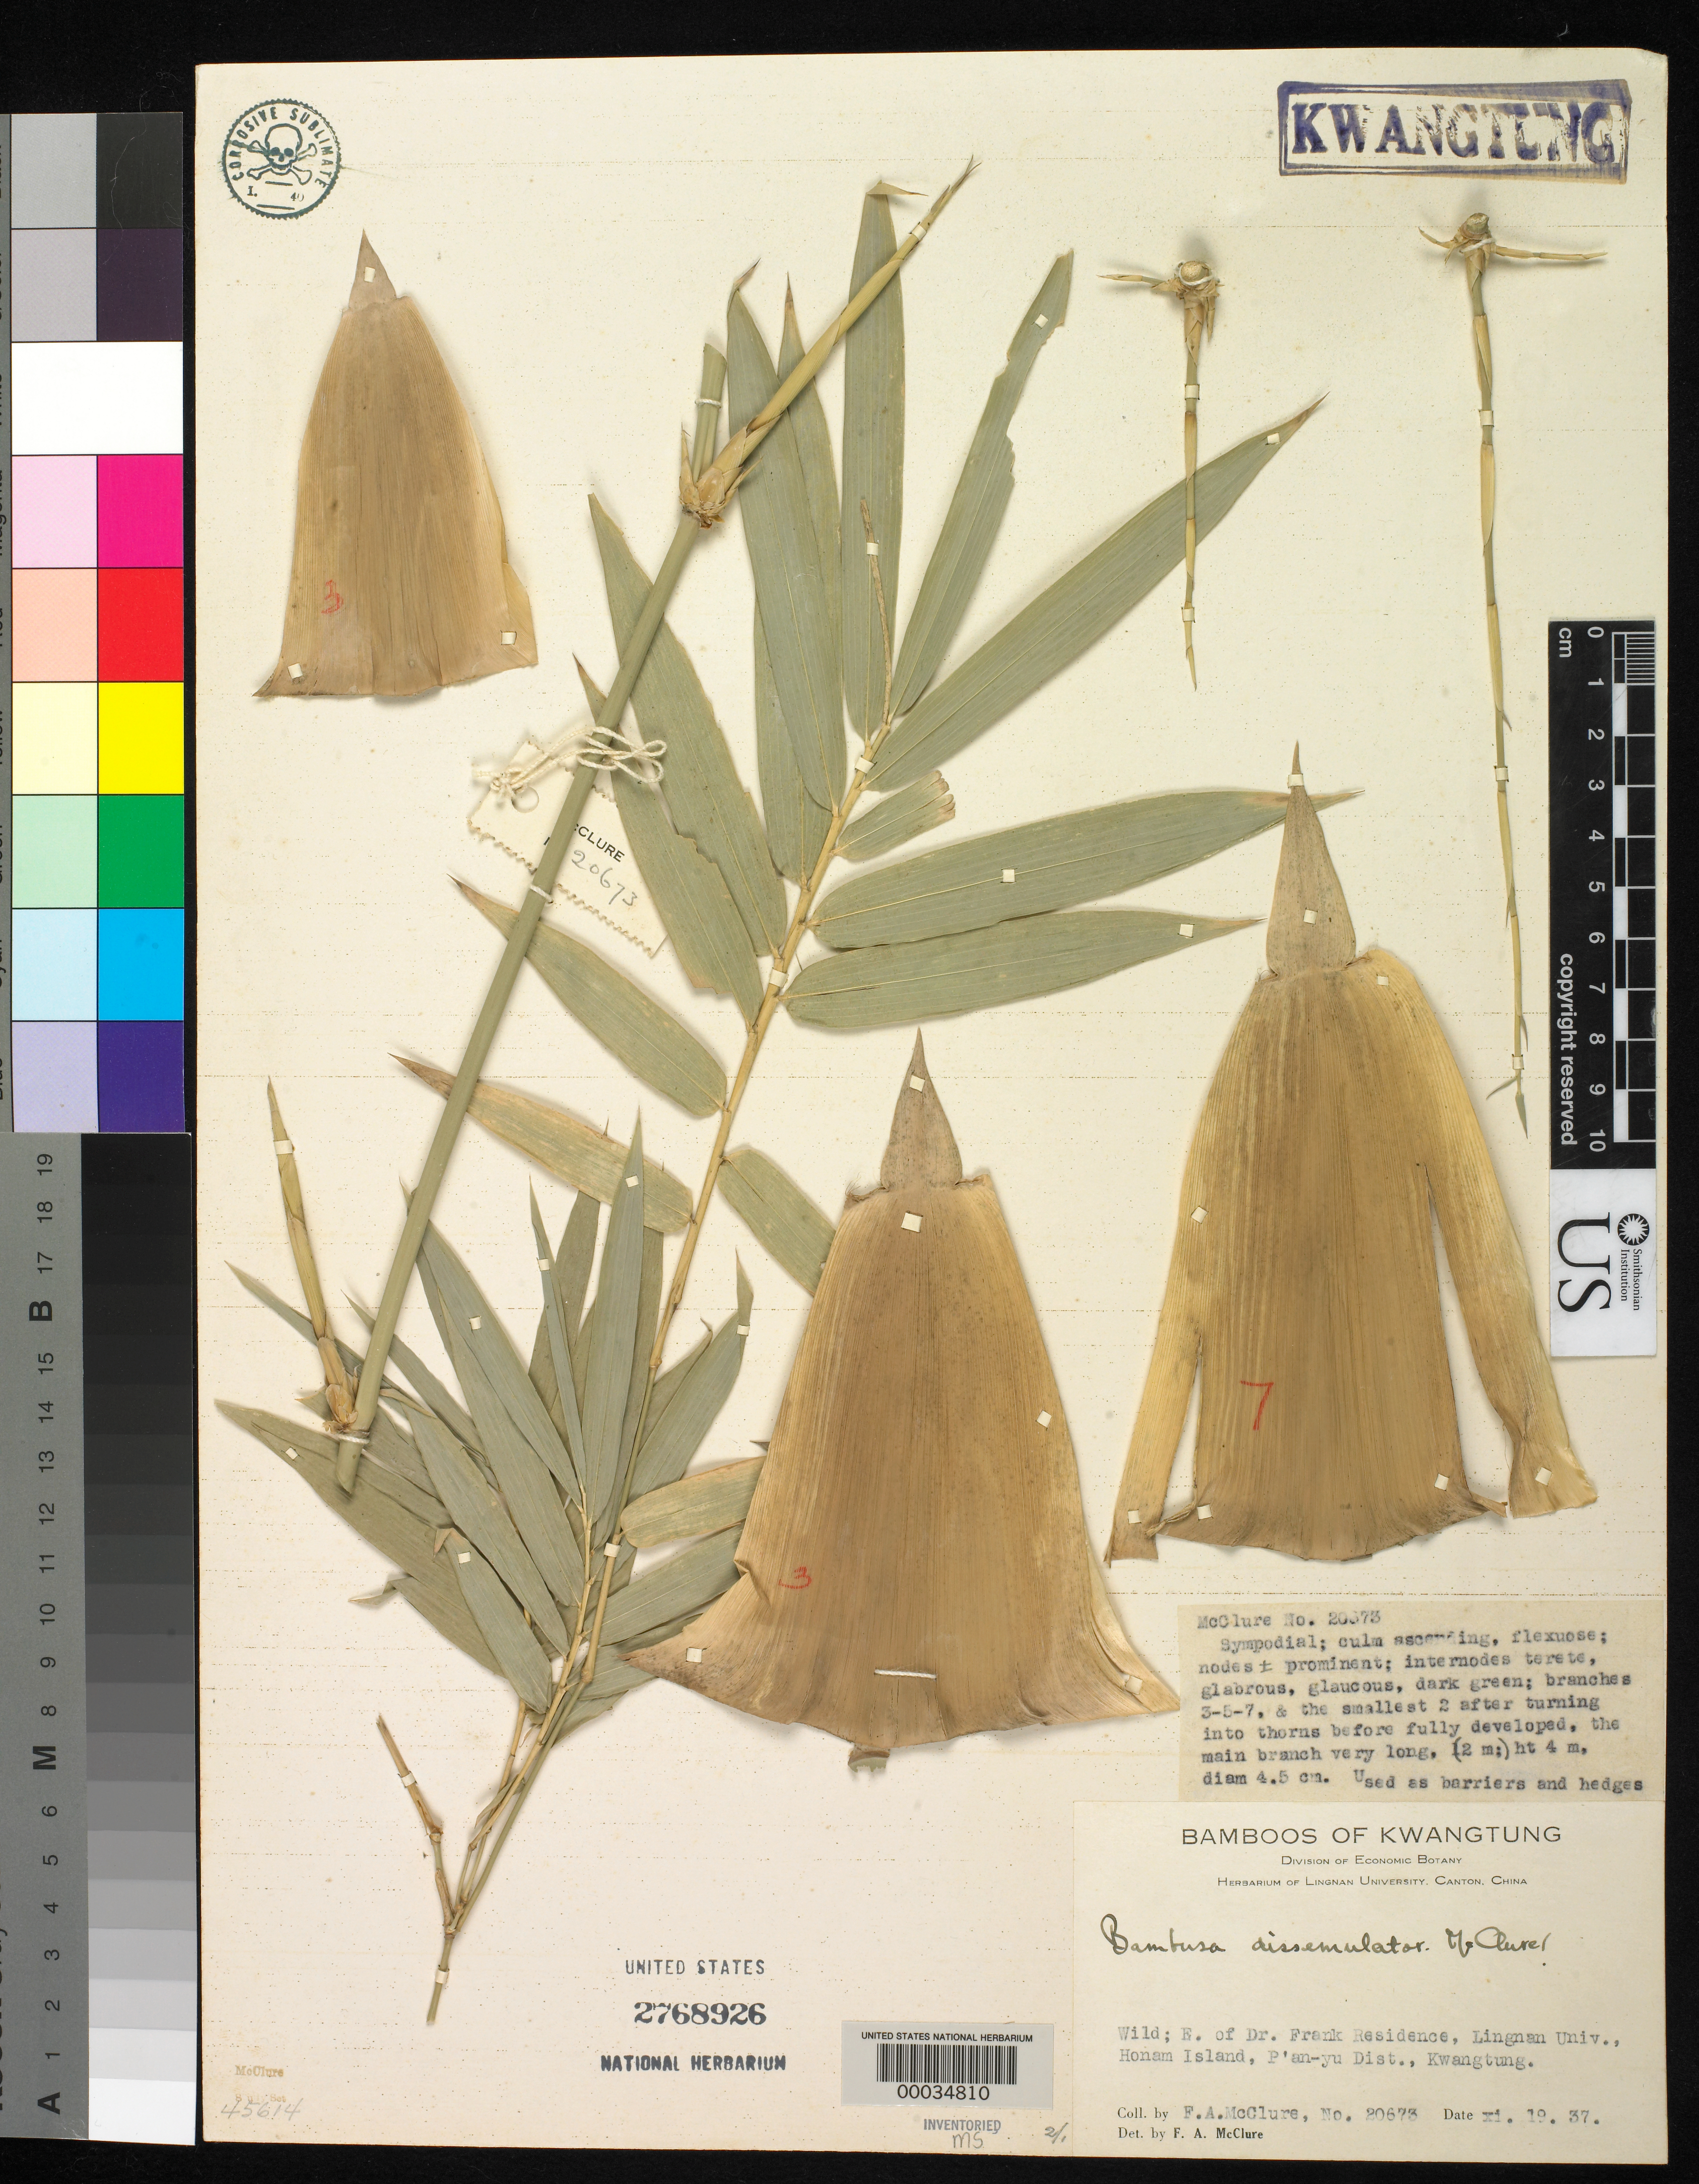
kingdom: Plantae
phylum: Tracheophyta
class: Liliopsida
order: Poales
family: Poaceae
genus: Bambusa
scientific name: Bambusa dissimulator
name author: McClure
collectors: F. A. McClure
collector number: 20673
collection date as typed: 19 Nov 1937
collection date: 1937-11-19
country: China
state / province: Guangdong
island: Honam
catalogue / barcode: US 2768926